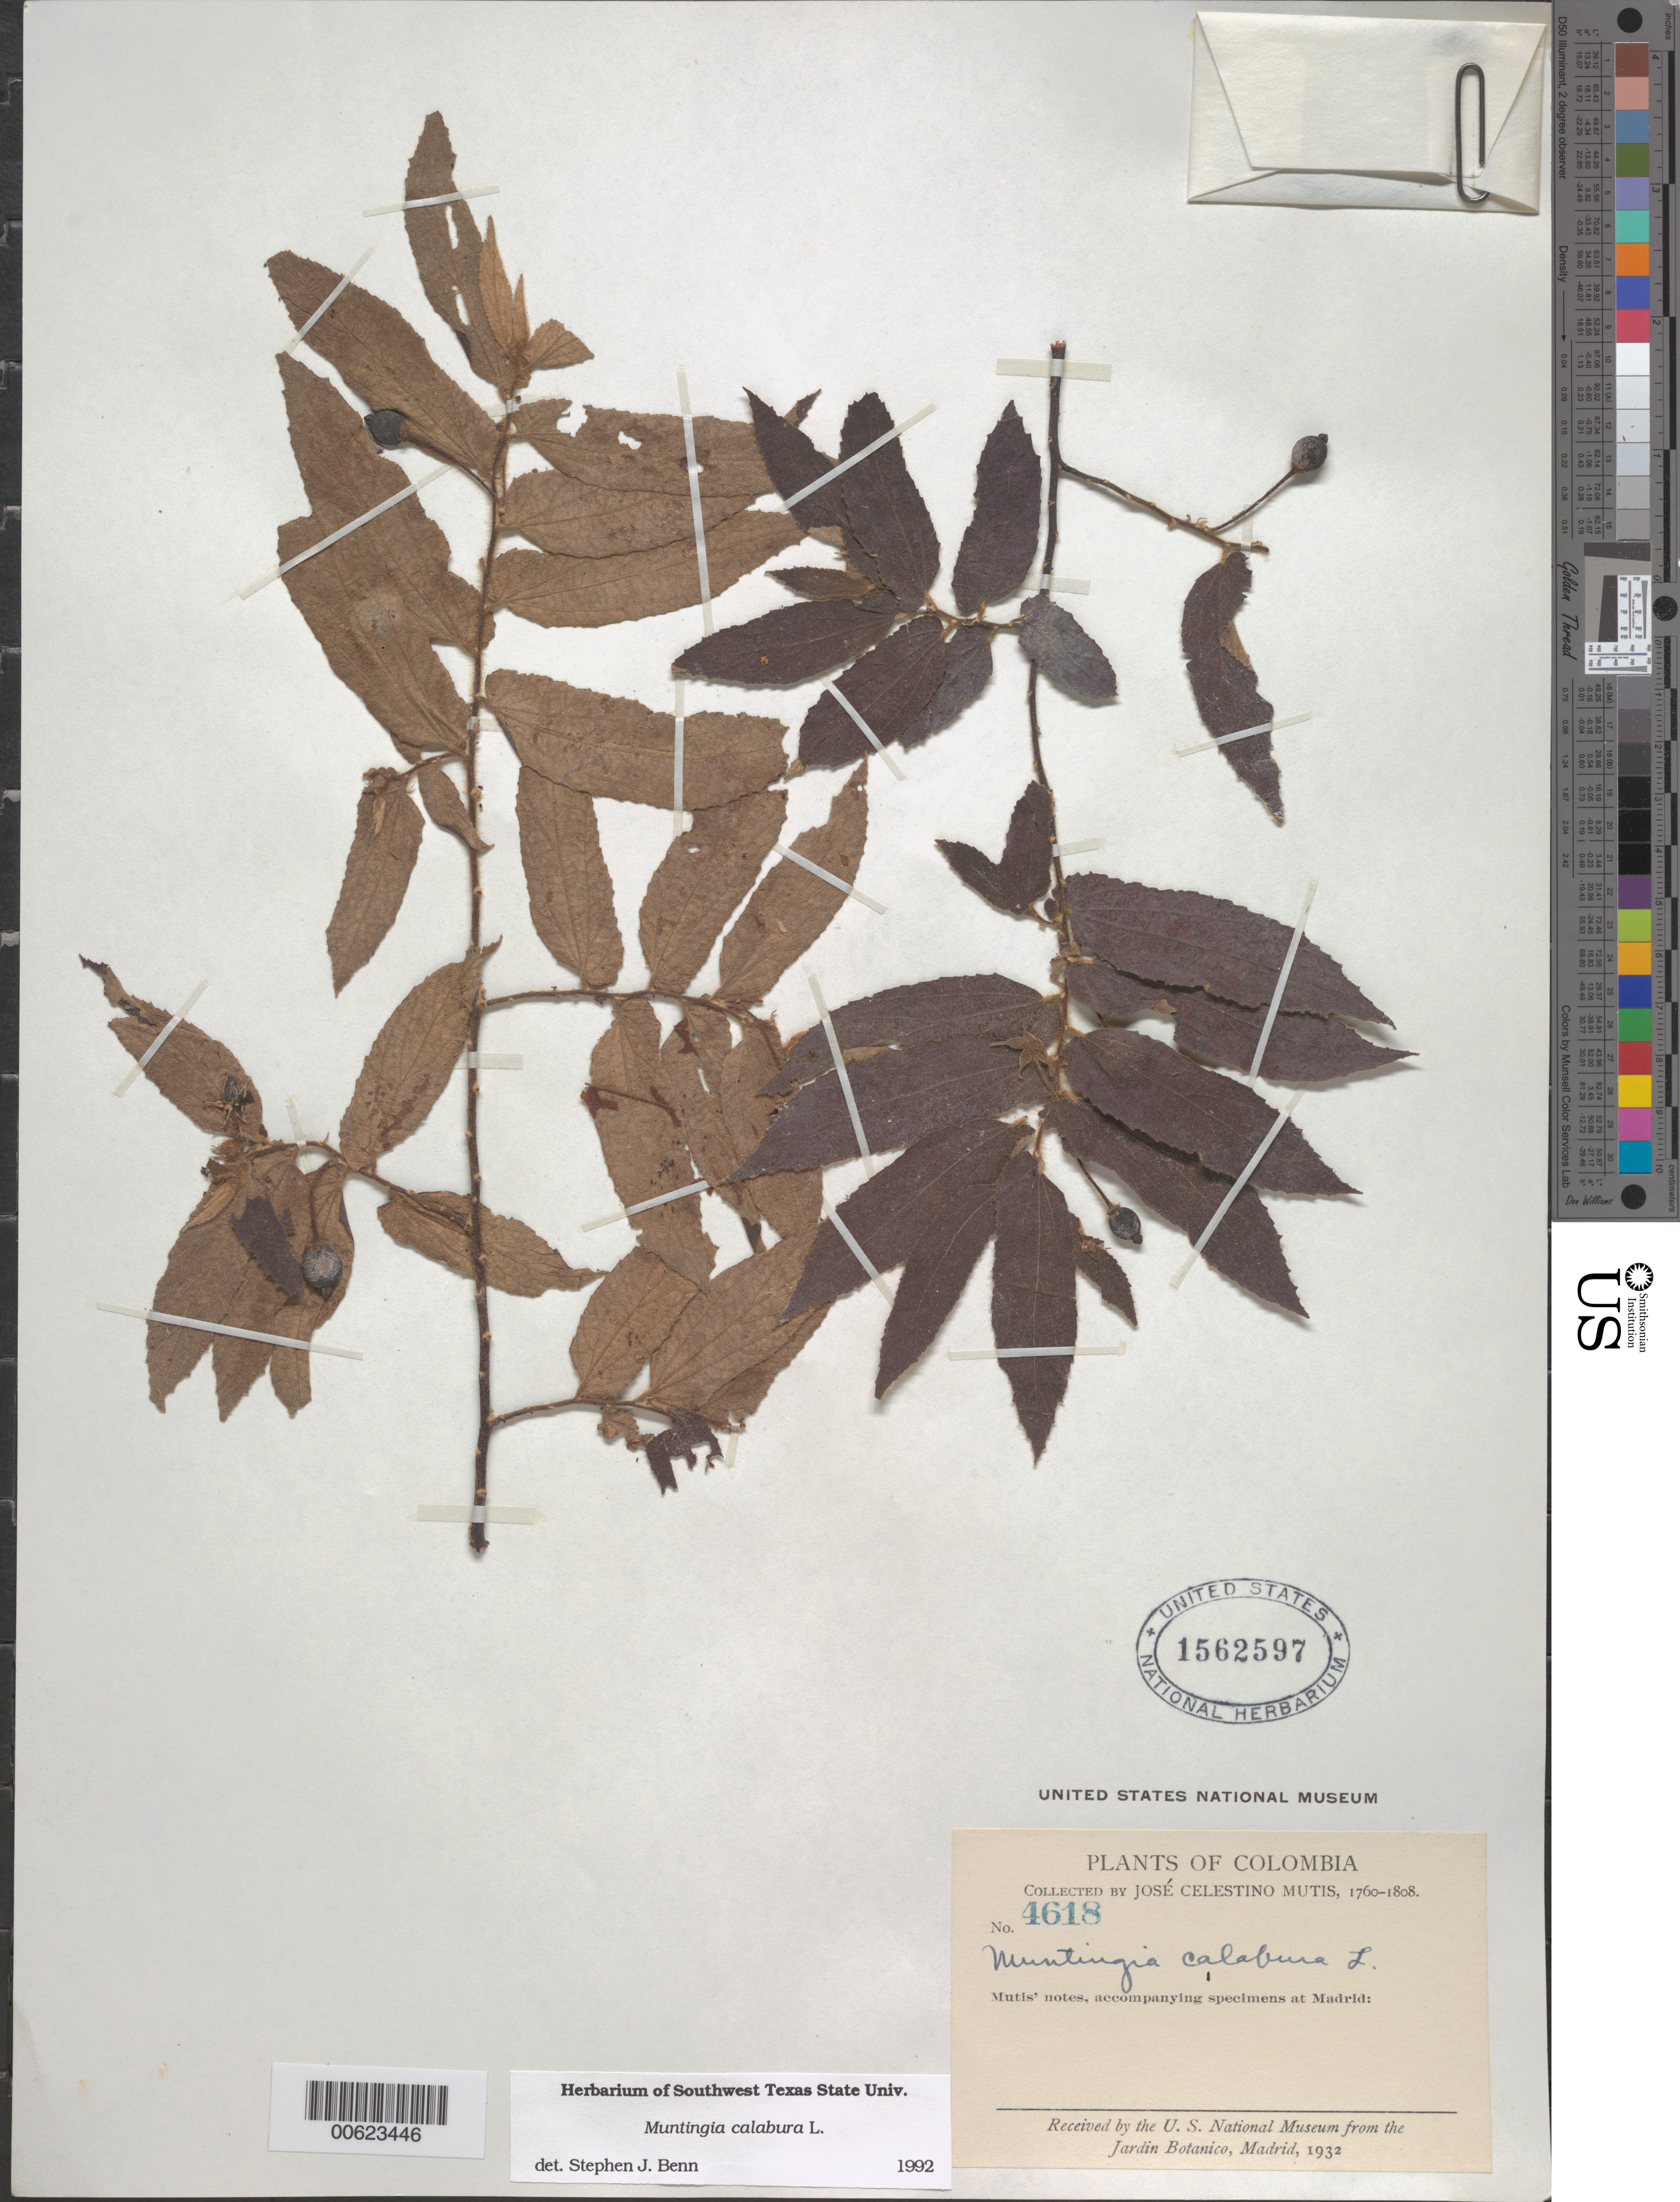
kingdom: Plantae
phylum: Tracheophyta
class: Magnoliopsida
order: Malvales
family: Muntingiaceae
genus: Muntingia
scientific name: Muntingia calabura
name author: L.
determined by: Benn, S. J.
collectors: J. C. B. Mutis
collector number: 4618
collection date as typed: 1760 to -- --- 1808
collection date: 1760/1808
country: Colombia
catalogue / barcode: US 1562597